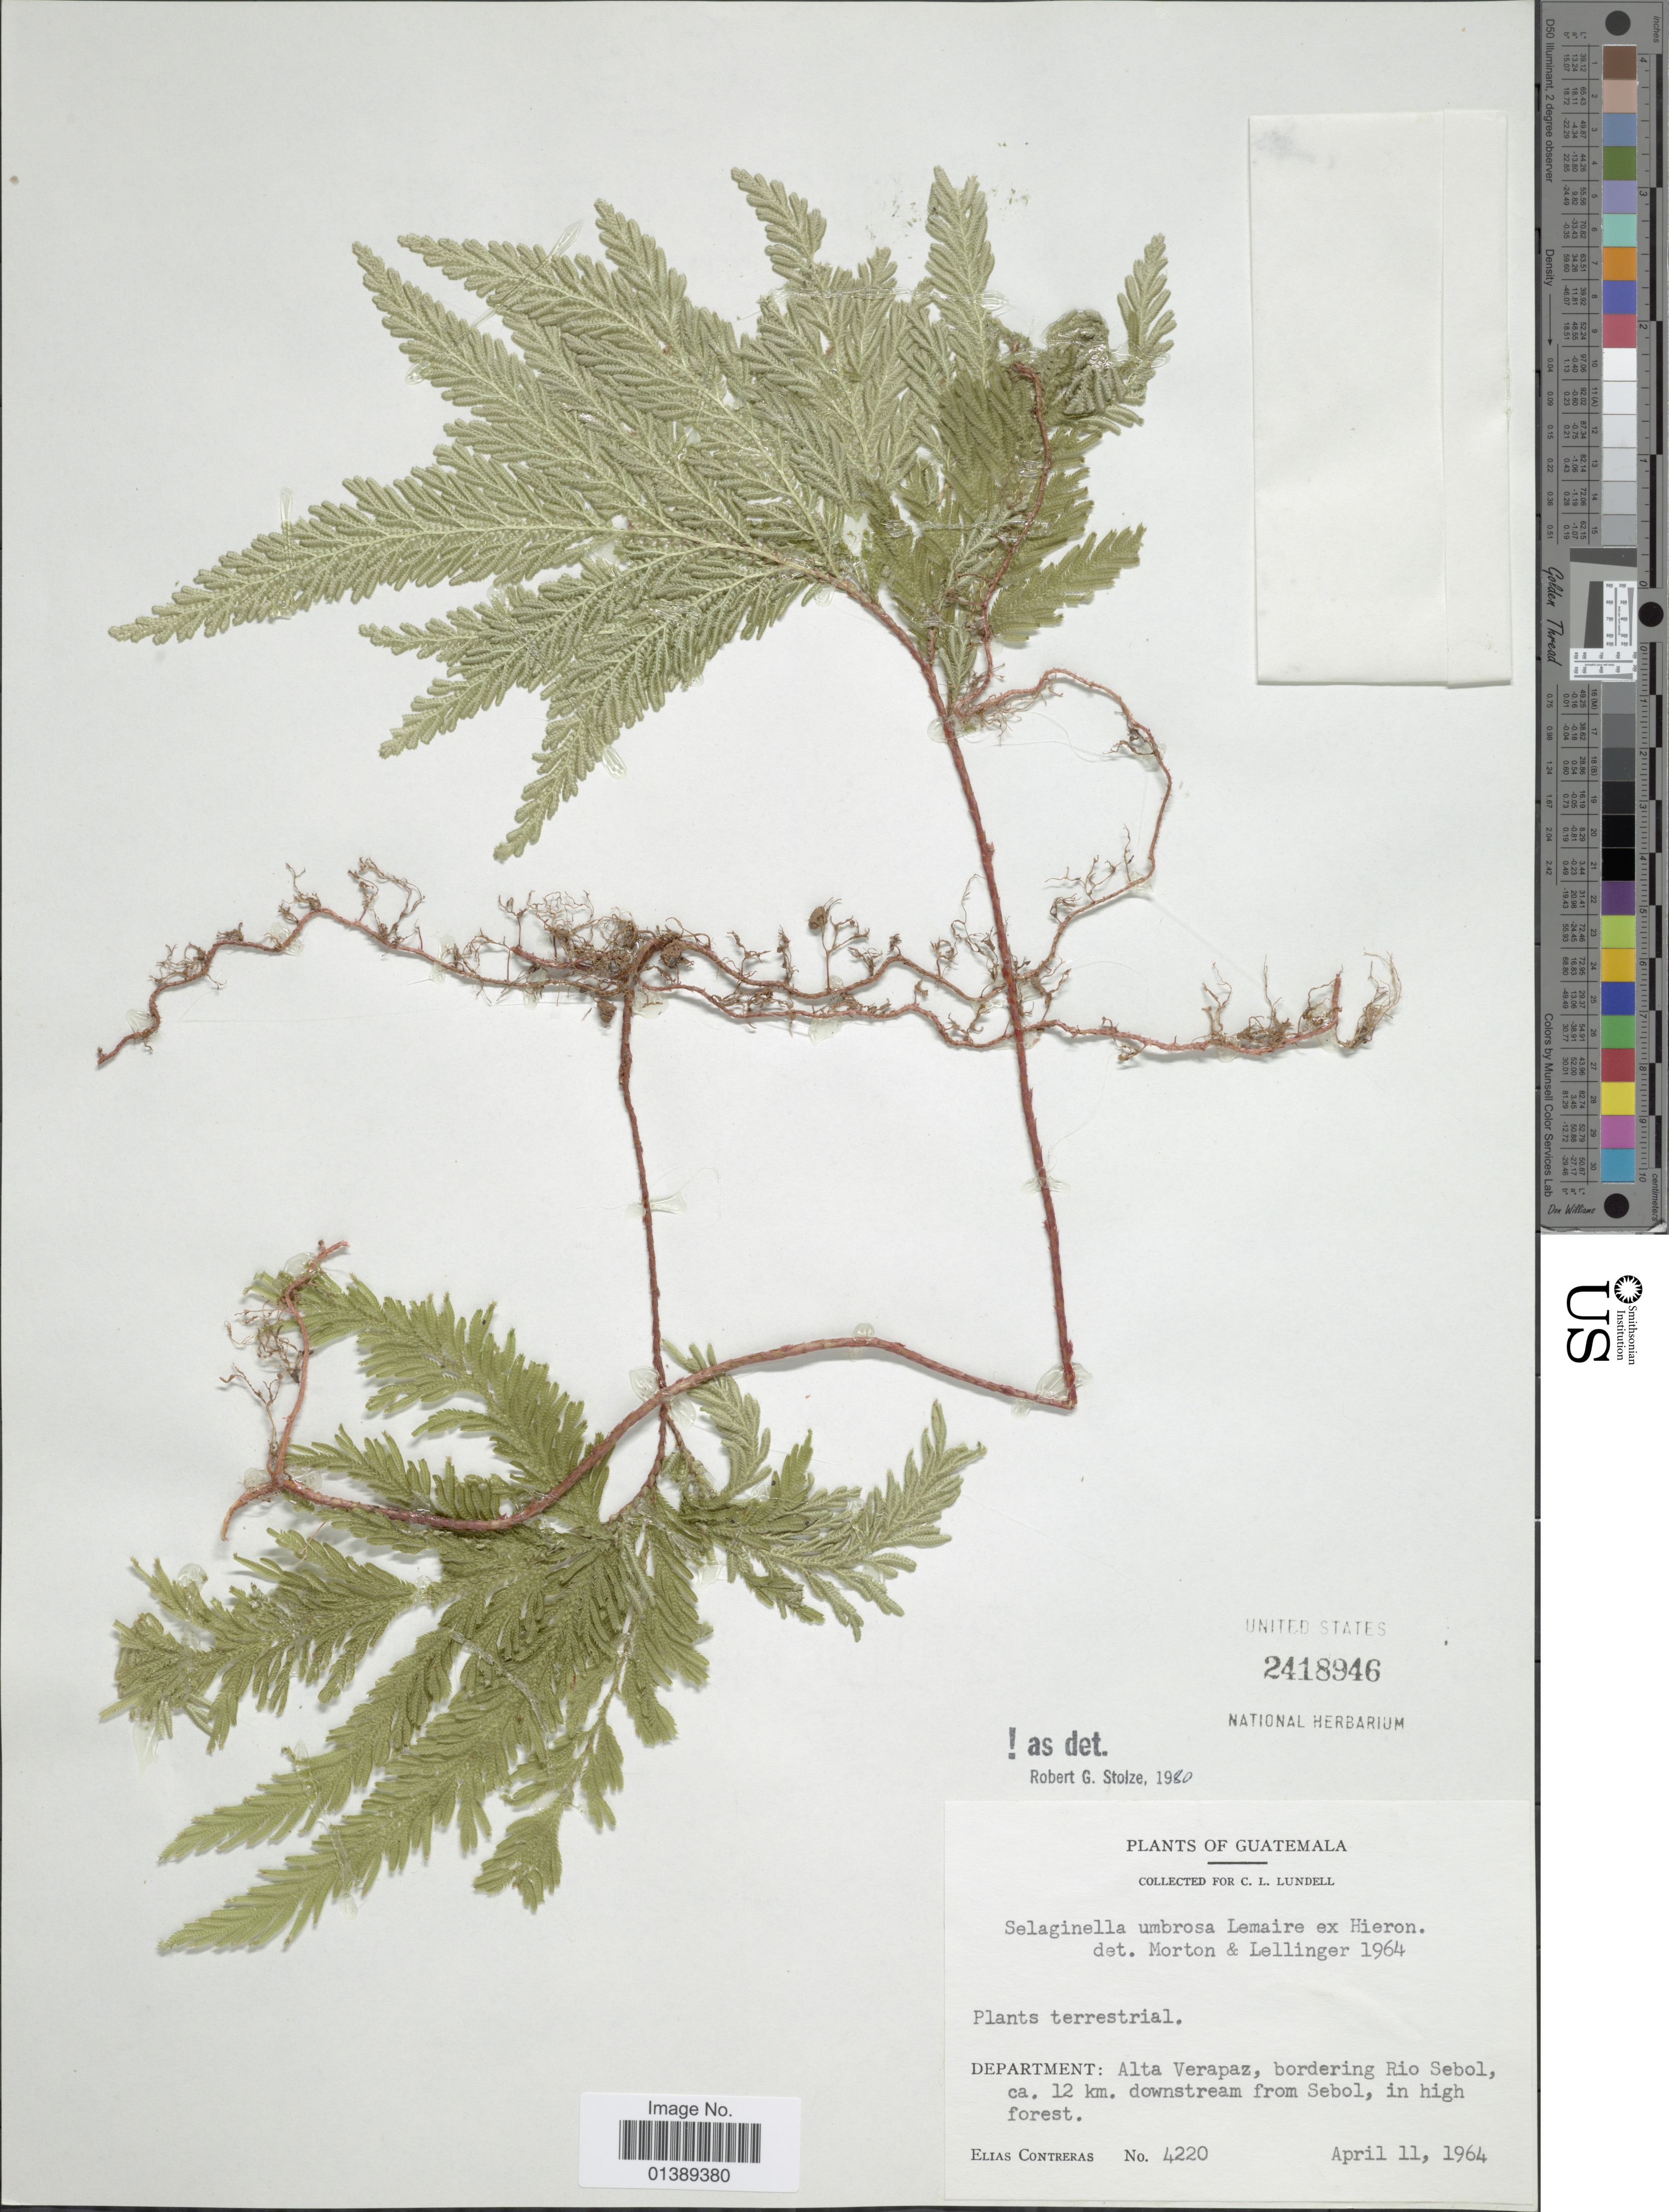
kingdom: Plantae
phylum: Tracheophyta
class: Lycopodiopsida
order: Selaginellales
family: Selaginellaceae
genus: Selaginella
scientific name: Selaginella umbrosa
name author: Lem. ex Hieron.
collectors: E. Contreras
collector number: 4220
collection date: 1964-04-11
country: Guatemala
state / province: Alta Verapaz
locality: Bordering Rio Sebol, ca. 12 km downstream from Sebol, in high forest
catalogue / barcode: US 2418946